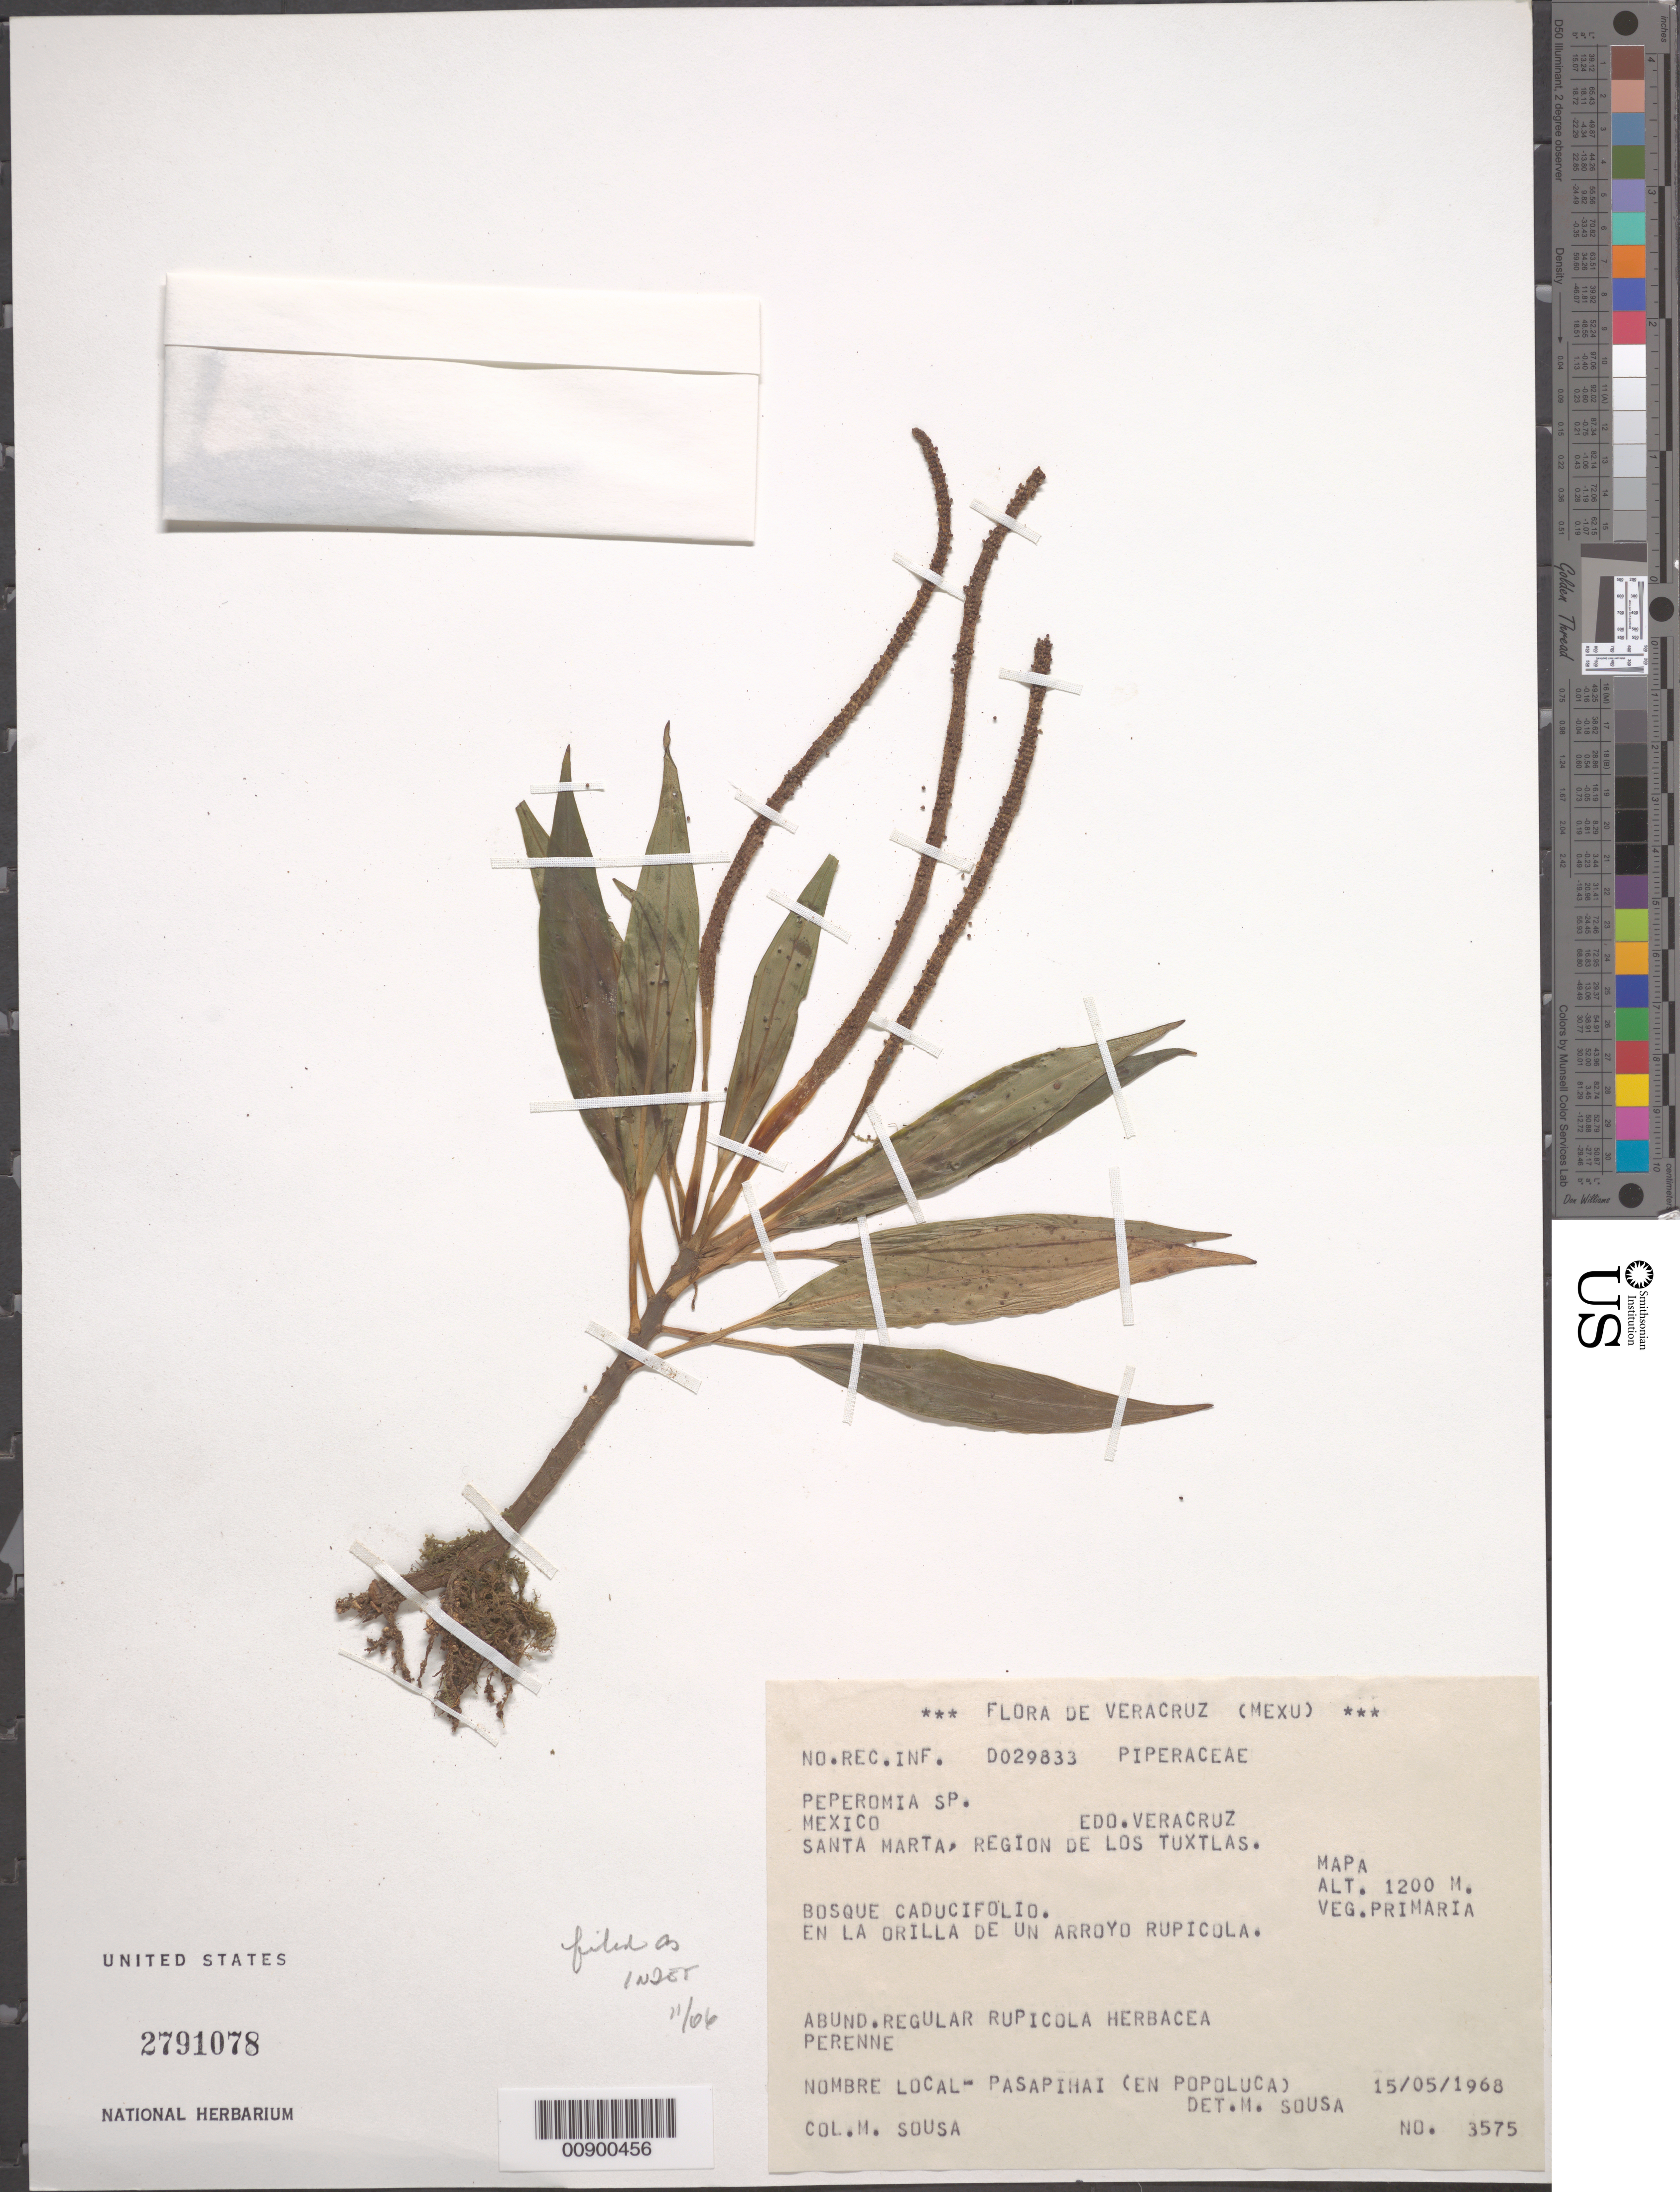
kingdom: Plantae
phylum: Tracheophyta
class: Magnoliopsida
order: Piperales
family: Piperaceae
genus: Peperomia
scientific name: Peperomia petrophila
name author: C. DC.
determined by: Jiménez, José Estaban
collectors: M. Sousa S.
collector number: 3575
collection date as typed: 15 May 1968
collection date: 1968-05-15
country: Mexico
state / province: Veracruz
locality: Veracruz: Santa Marta, Region de los Tuxtlas.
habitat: Bosque caducifolio. Veg. primaria. En la orilla de un arroyo rupicola.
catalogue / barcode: US 2791078